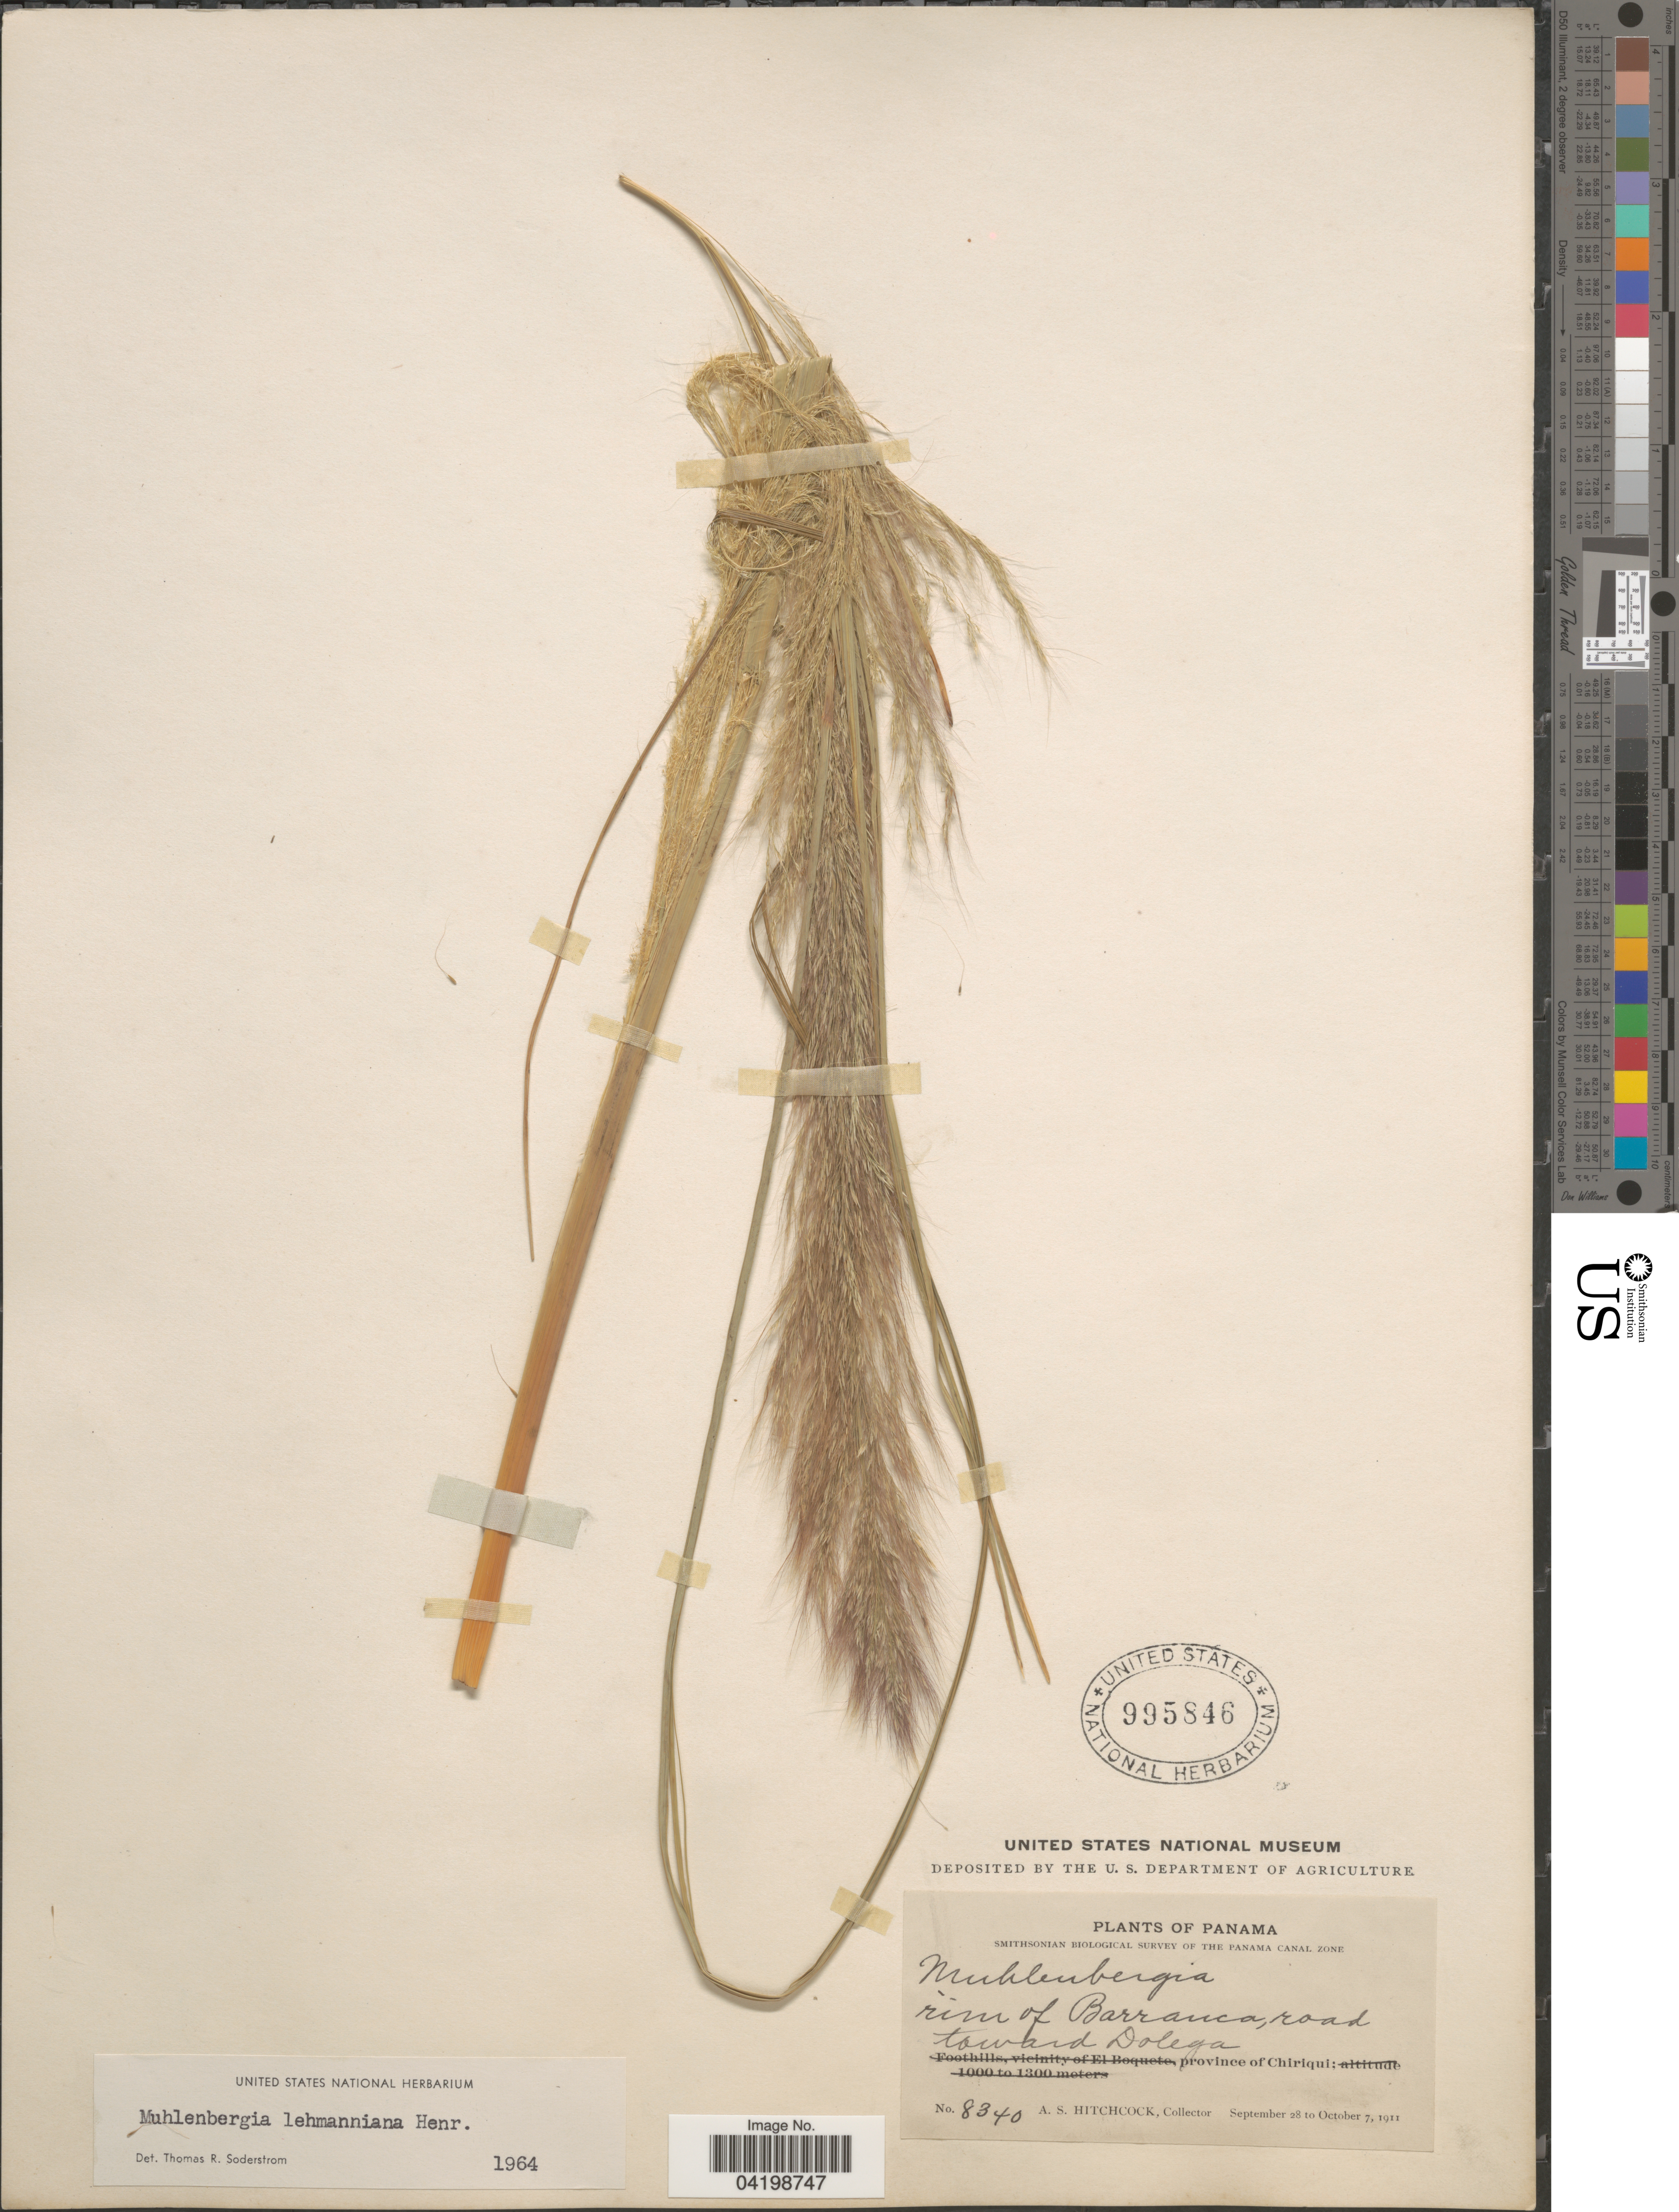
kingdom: Plantae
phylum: Tracheophyta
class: Liliopsida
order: Poales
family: Poaceae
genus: Muhlenbergia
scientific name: Muhlenbergia lehmanniana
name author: Henr.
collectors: A. S. Hitchcock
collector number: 8340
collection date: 1911-09-28/1911-10-07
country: Panama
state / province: Chiriqui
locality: Smithsonian Biological Survey of the Panama Canal Zone. Rim of Barranca, road toward Dolega.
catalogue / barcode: US 995846